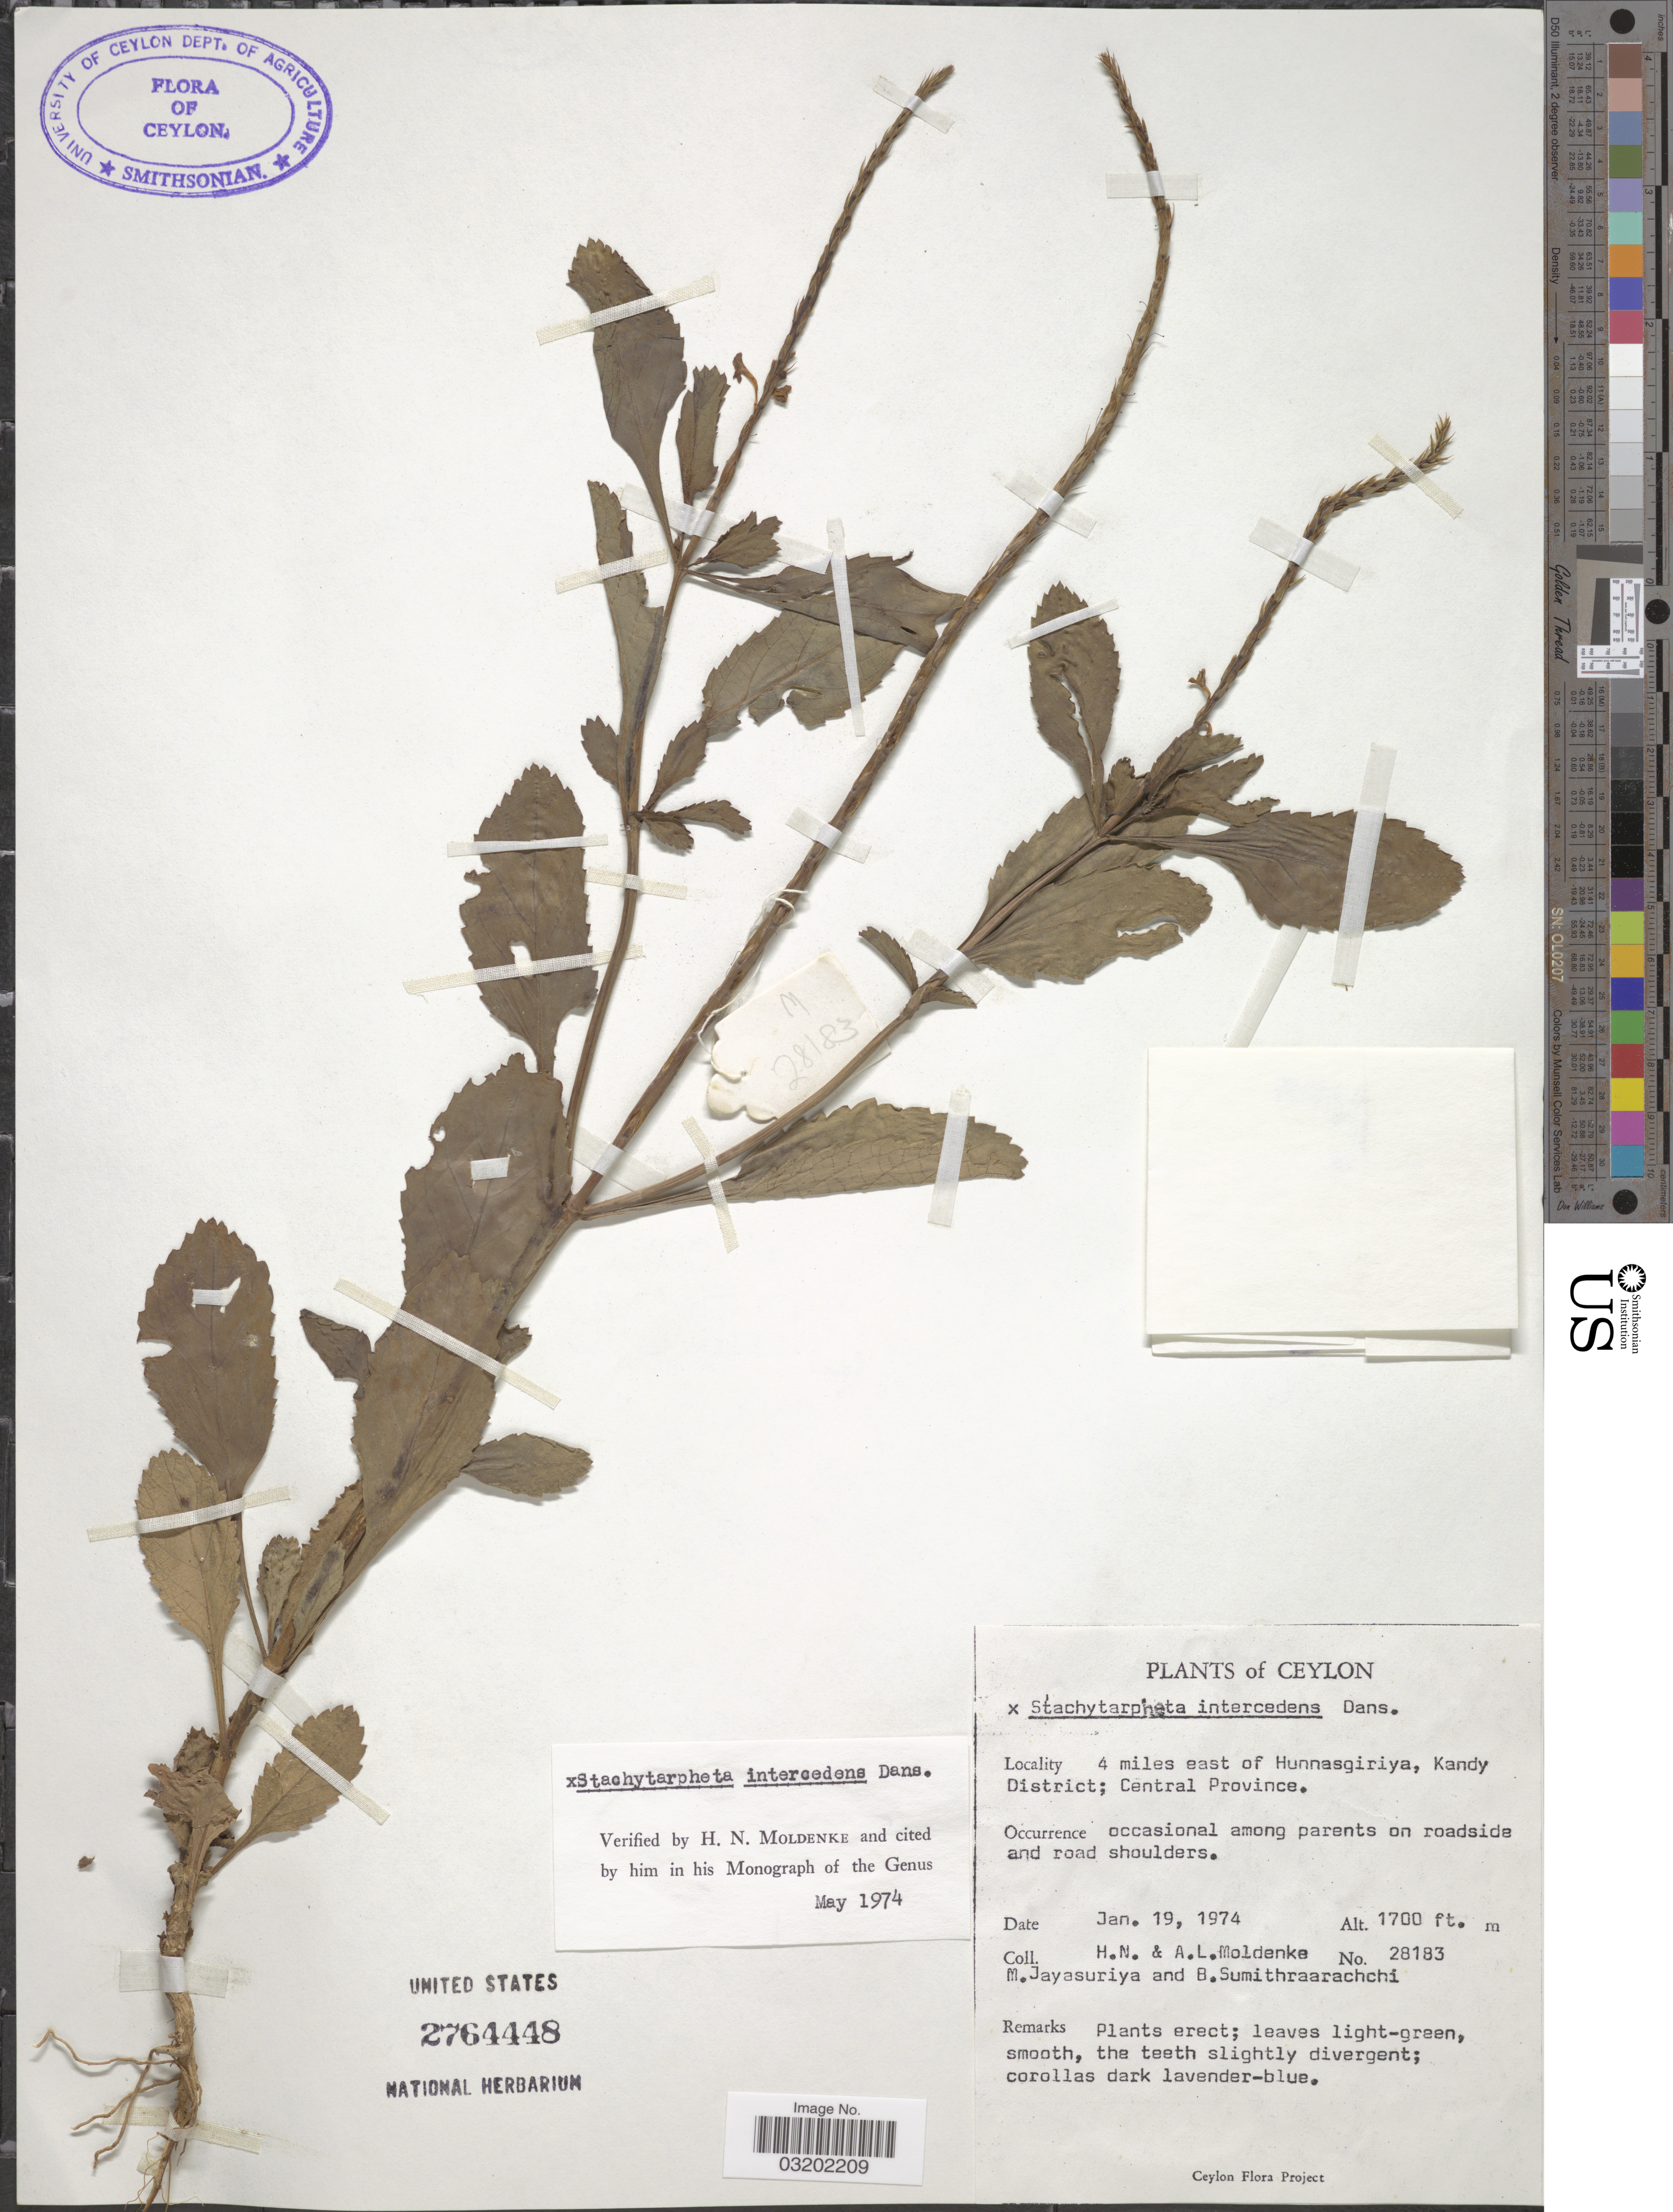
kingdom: Plantae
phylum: Tracheophyta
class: Magnoliopsida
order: Lamiales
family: Verbenaceae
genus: Stachytarpheta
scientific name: Stachytarpheta intercedens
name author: Danser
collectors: H. N. Moldenke, A. L. Moldenke, M. Jayasuriya & B. Sumithraarachchi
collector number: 28183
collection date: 1974-01-19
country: Sri Lanka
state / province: Central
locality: Ceylon. 4 miles east of Hunnasgiriya, Kandy District.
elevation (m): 518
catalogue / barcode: US 2764448